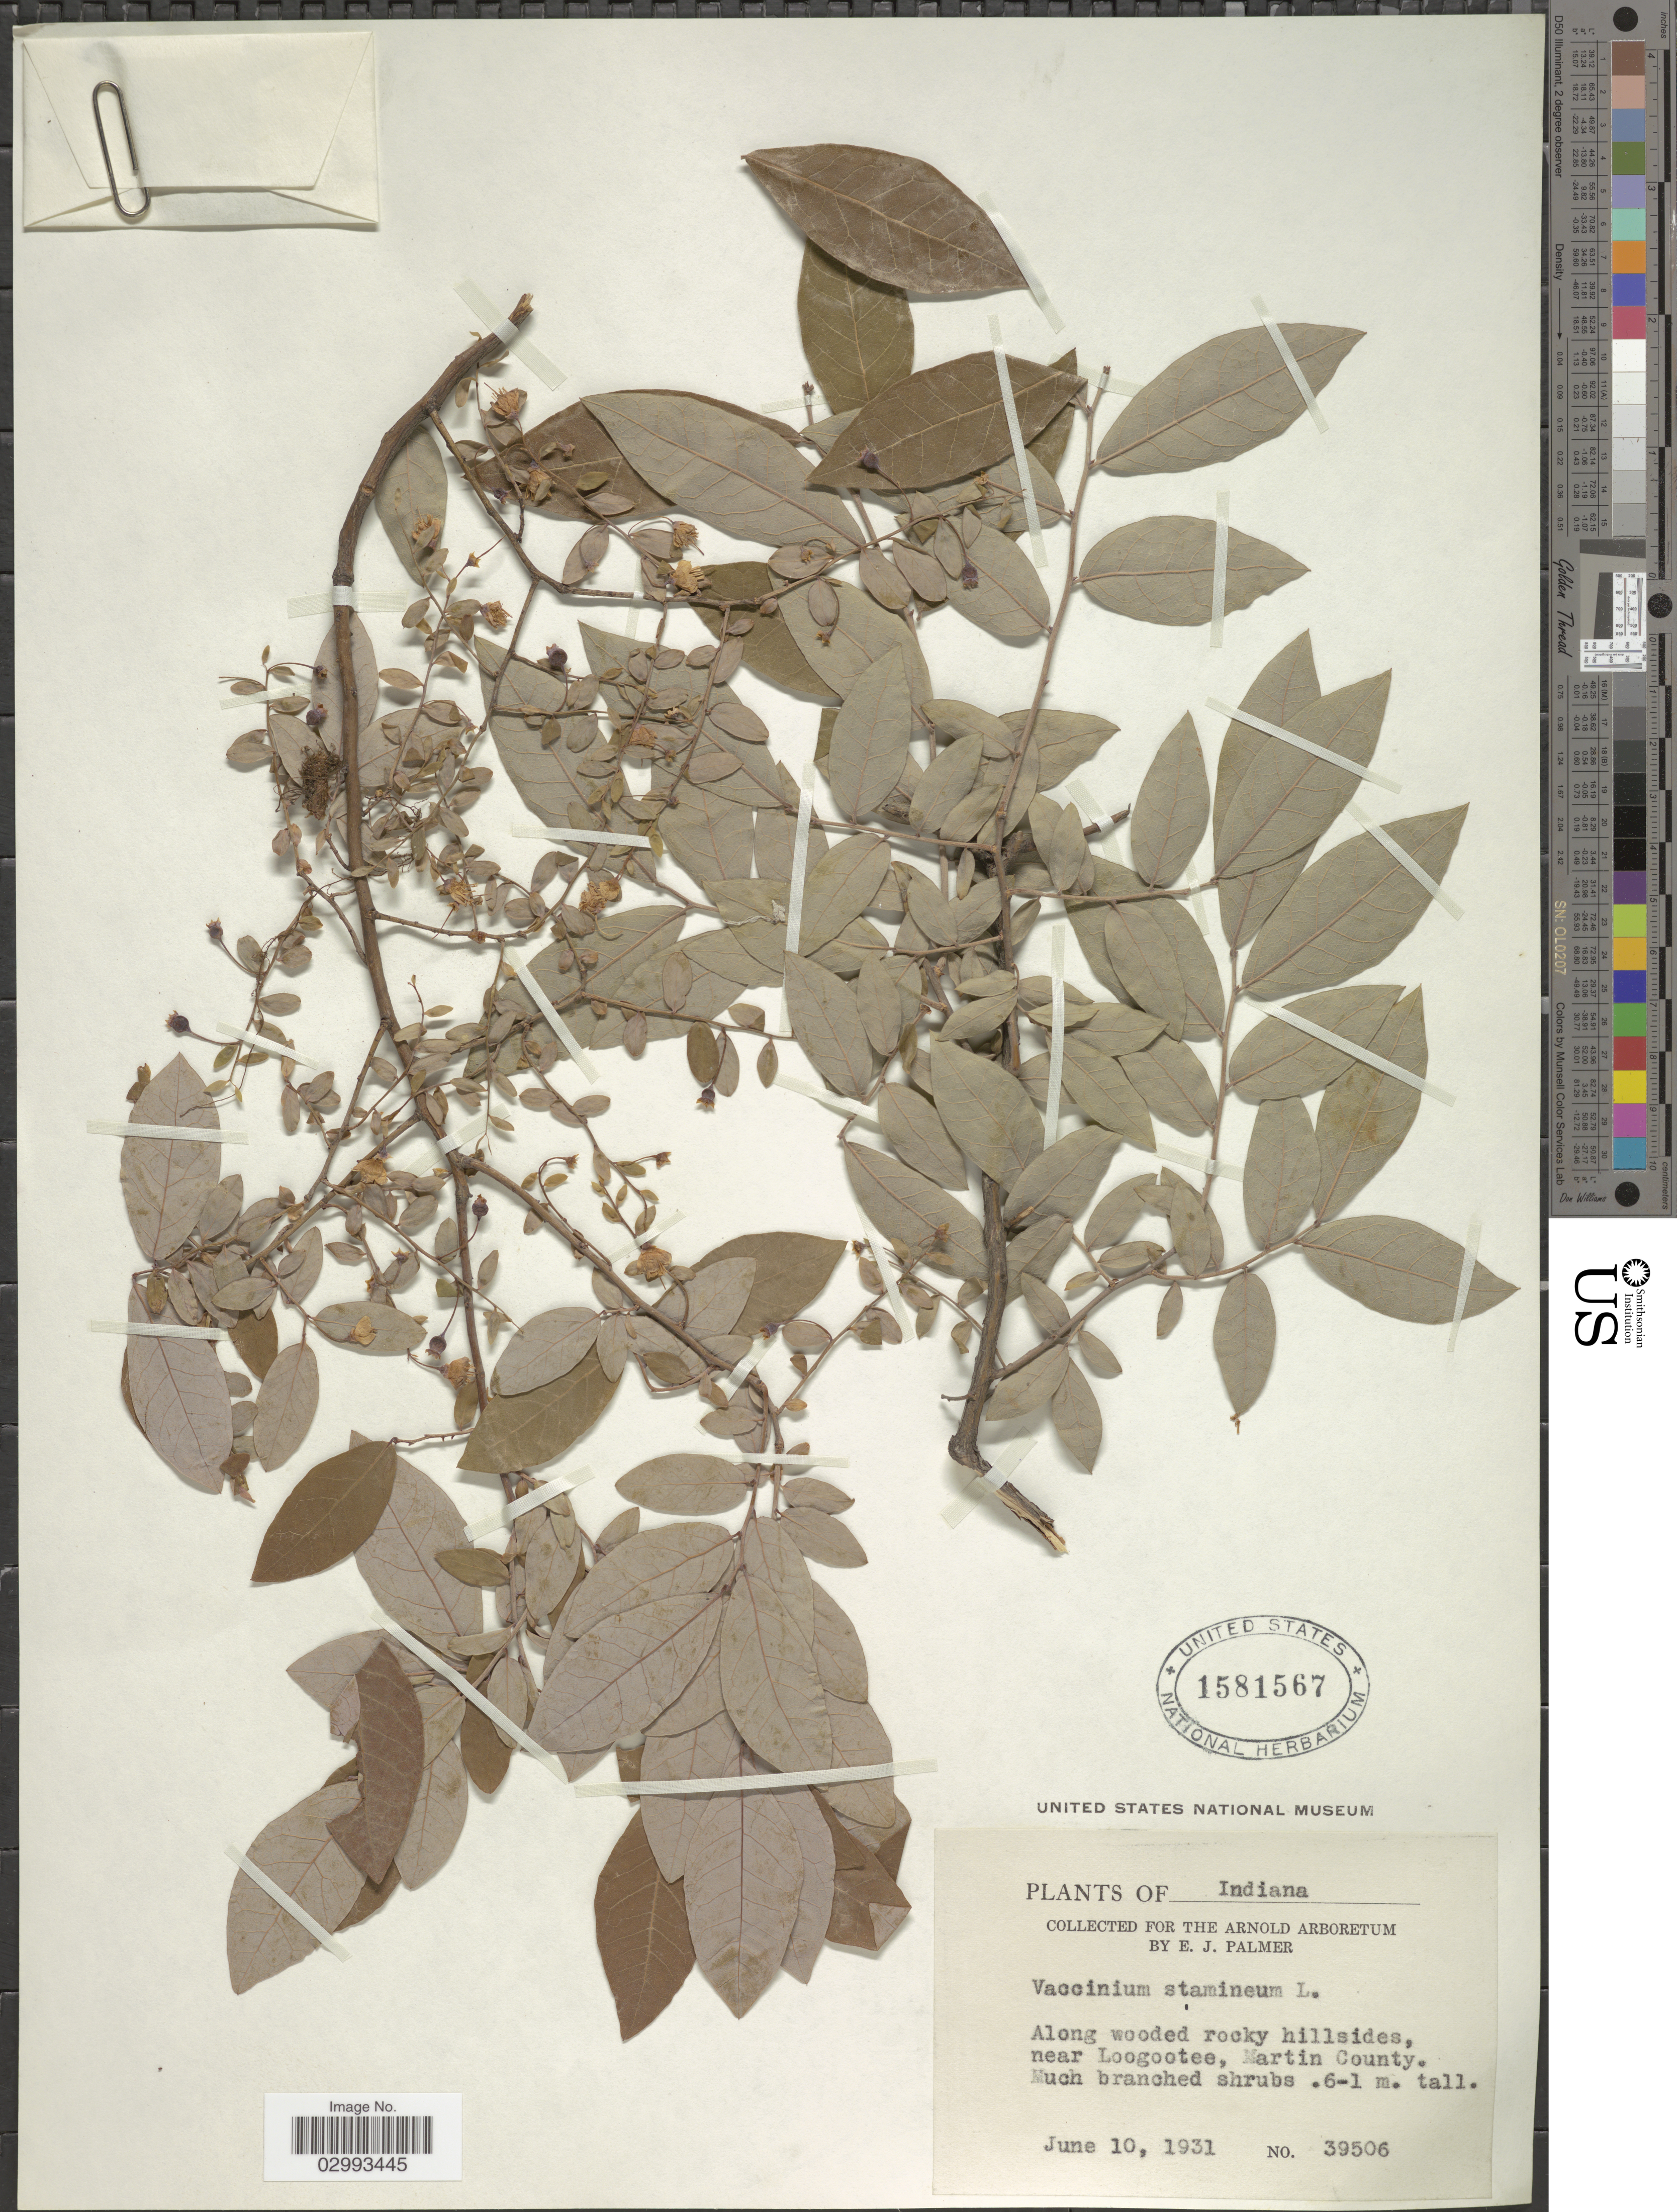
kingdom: Plantae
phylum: Tracheophyta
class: Magnoliopsida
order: Ericales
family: Ericaceae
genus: Polycodium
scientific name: Polycodium stamineum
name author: (L.) Greene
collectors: E. J. Palmer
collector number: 39506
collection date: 1931-06-10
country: United States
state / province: Indiana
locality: Along wooded rocky hillsides, near Loogootee, Martin County.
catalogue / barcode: US 1581567